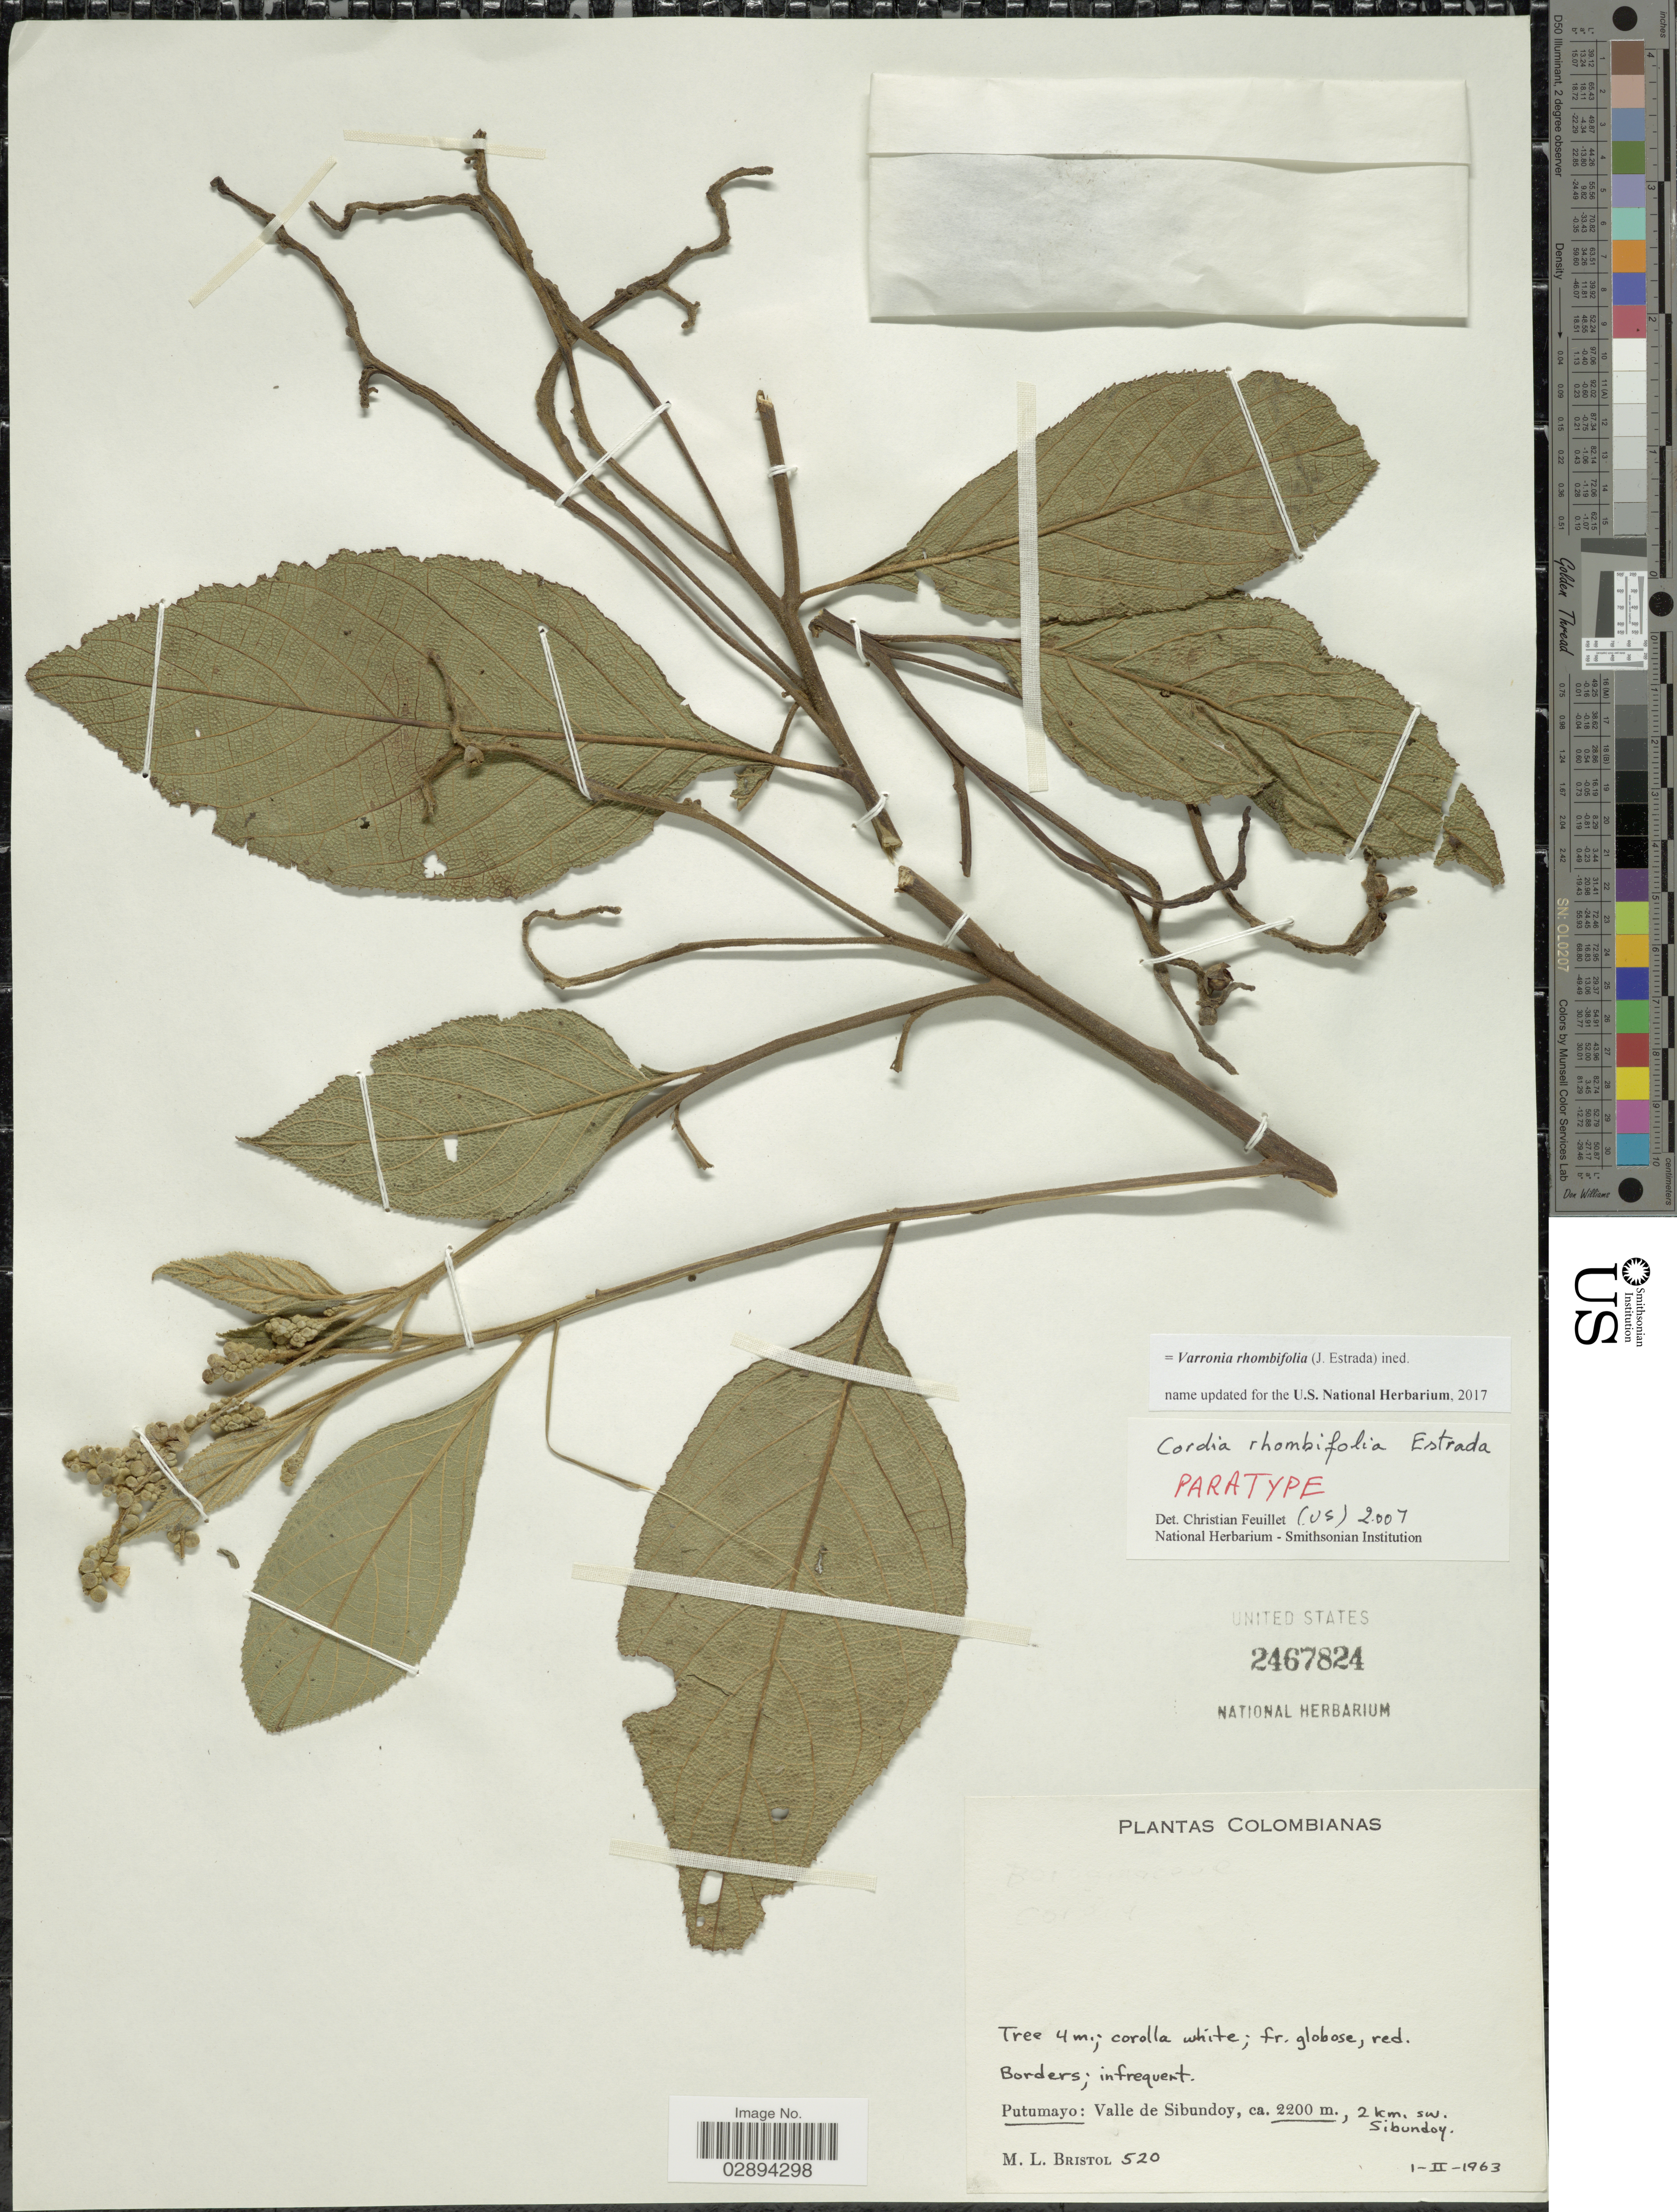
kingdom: Plantae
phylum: Tracheophyta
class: Magnoliopsida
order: Boraginales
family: Cordiaceae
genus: Varronia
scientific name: Varronia rhombifolia (J. Estrada) comb. nov. ined.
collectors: M. L. Bristol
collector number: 520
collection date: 1963-02-01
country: Colombia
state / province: Putumayo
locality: Valle de Sibundoy, 2 km s.w. Sibundoy.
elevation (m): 2200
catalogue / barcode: US 2467824